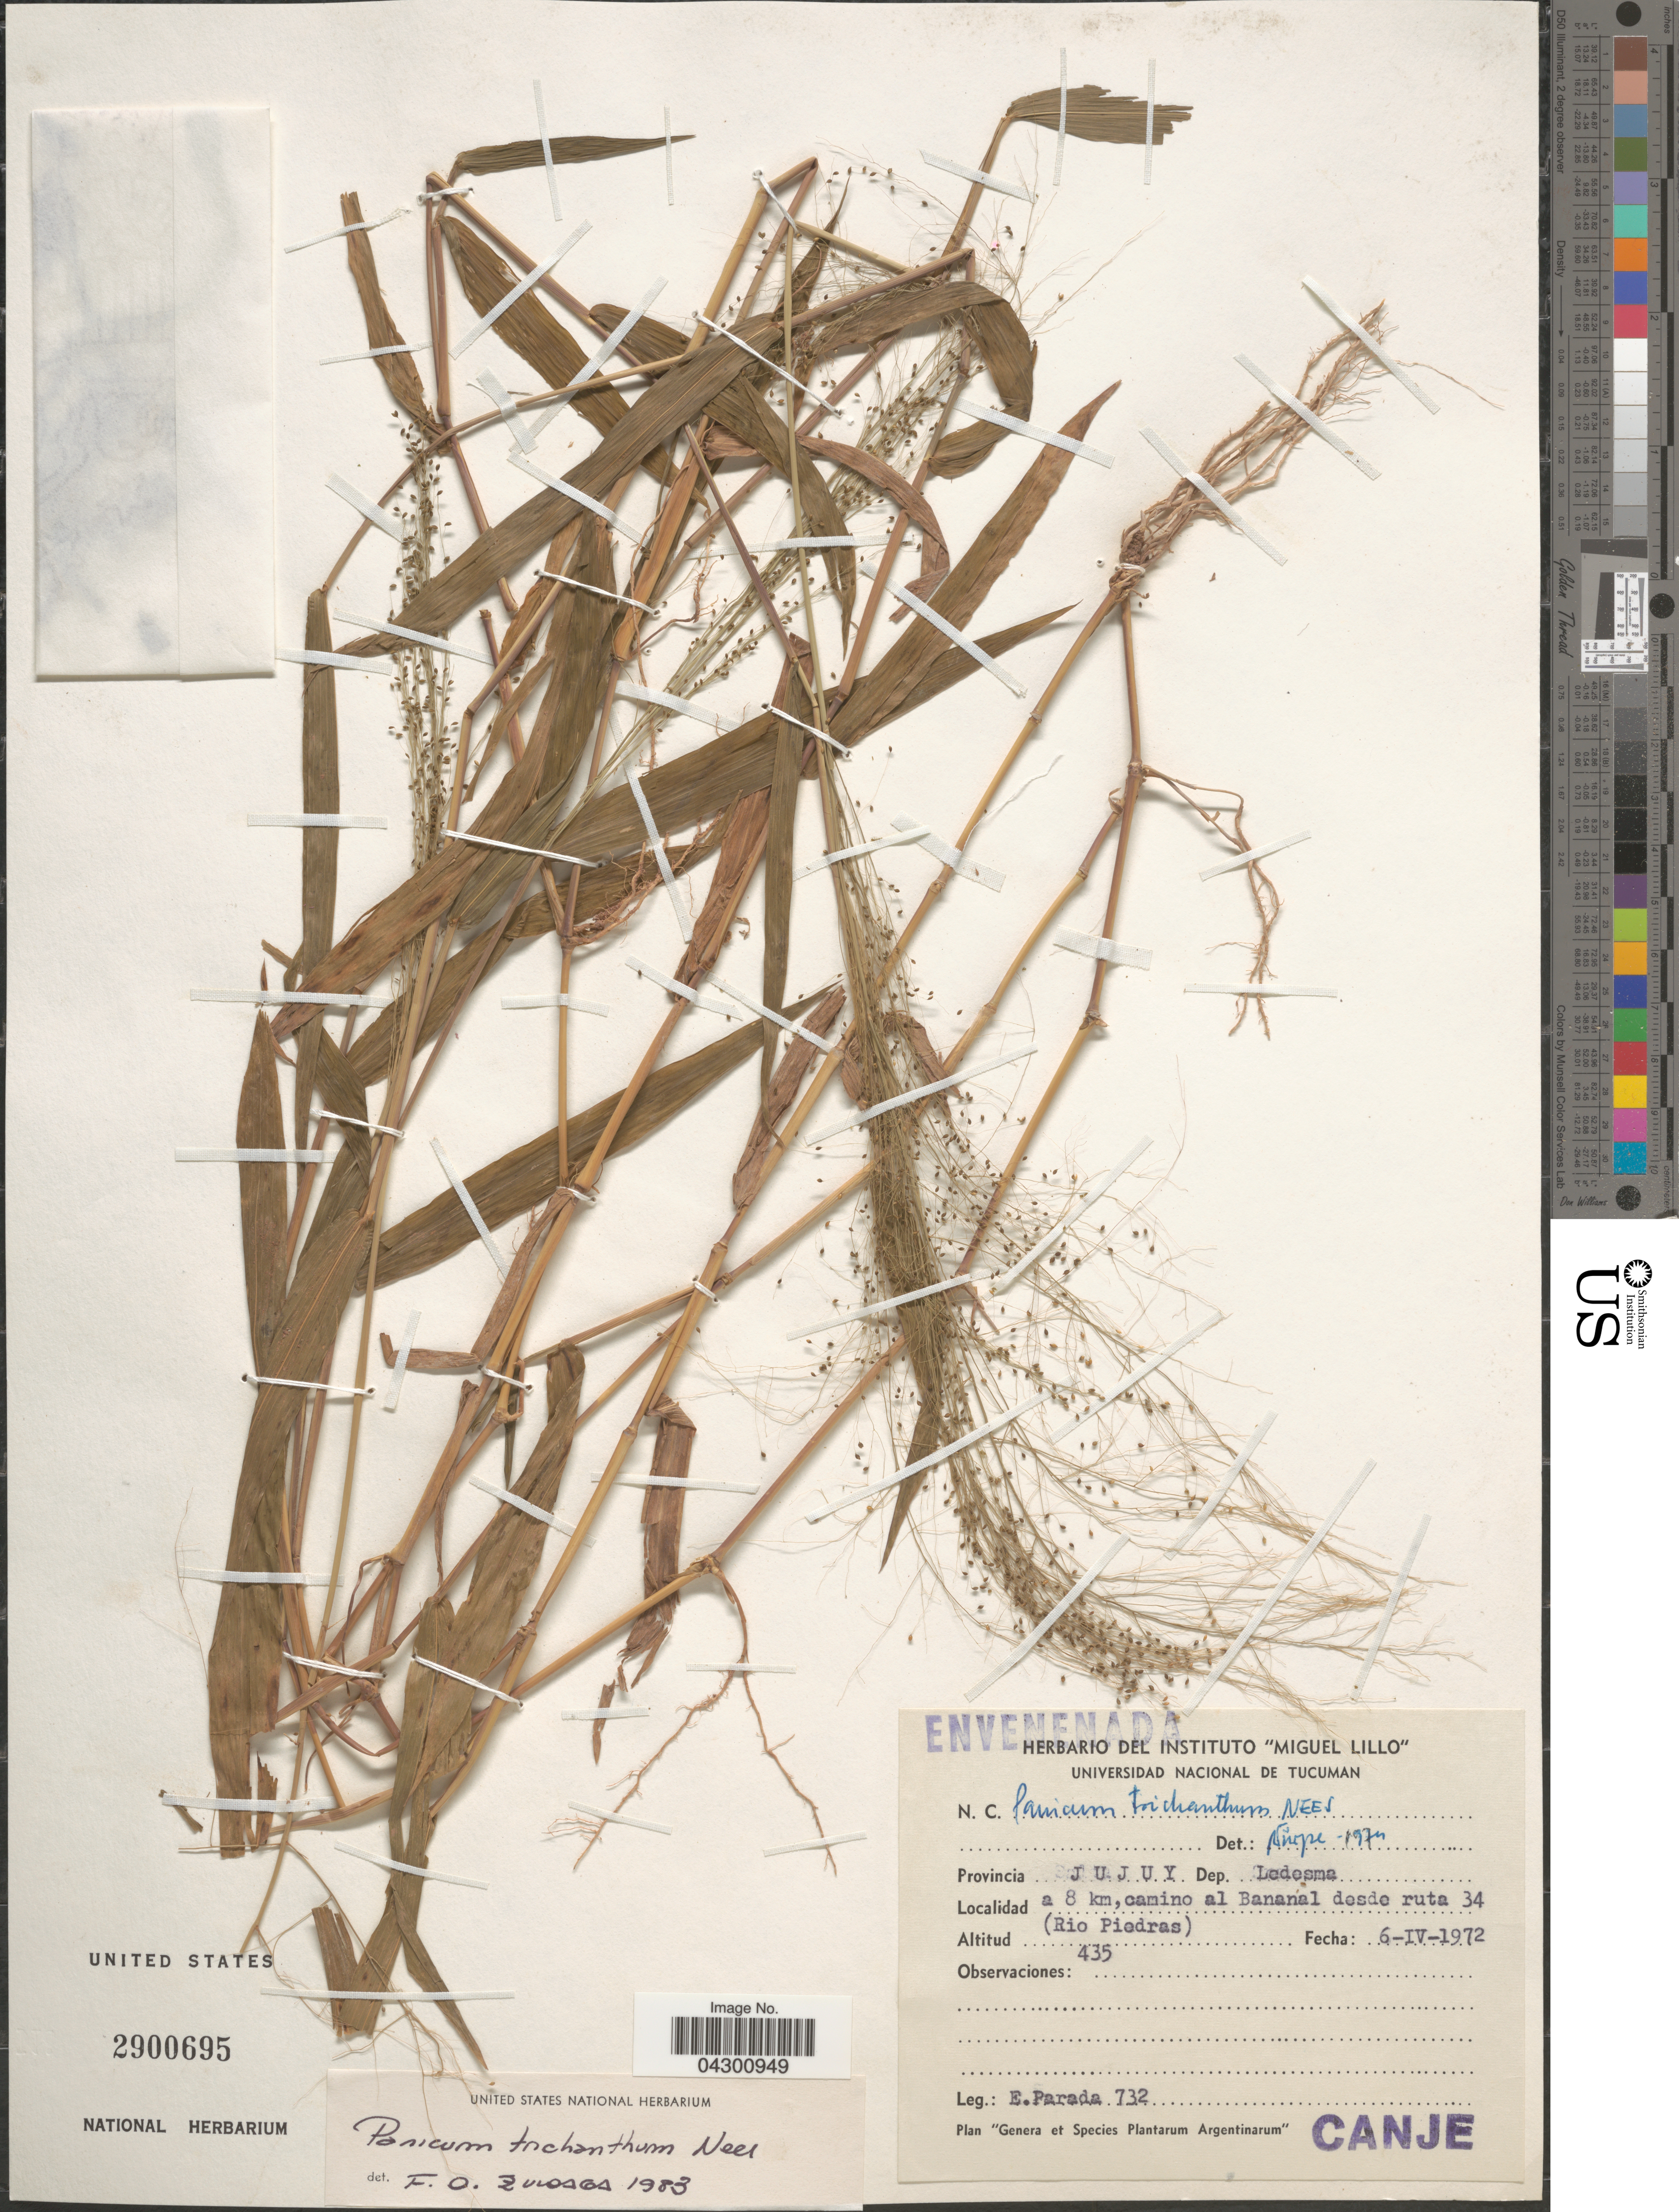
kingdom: Plantae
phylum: Tracheophyta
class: Liliopsida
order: Poales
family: Poaceae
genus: Panicum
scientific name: Panicum trichanthum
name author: Nees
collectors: E. Parada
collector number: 732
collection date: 1972-04-06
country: Argentina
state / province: Jujuy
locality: Dep. Ledesma. A 8 km, camino al Bananal desde ruta 34 (Rio Piedras).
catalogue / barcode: US 2900695